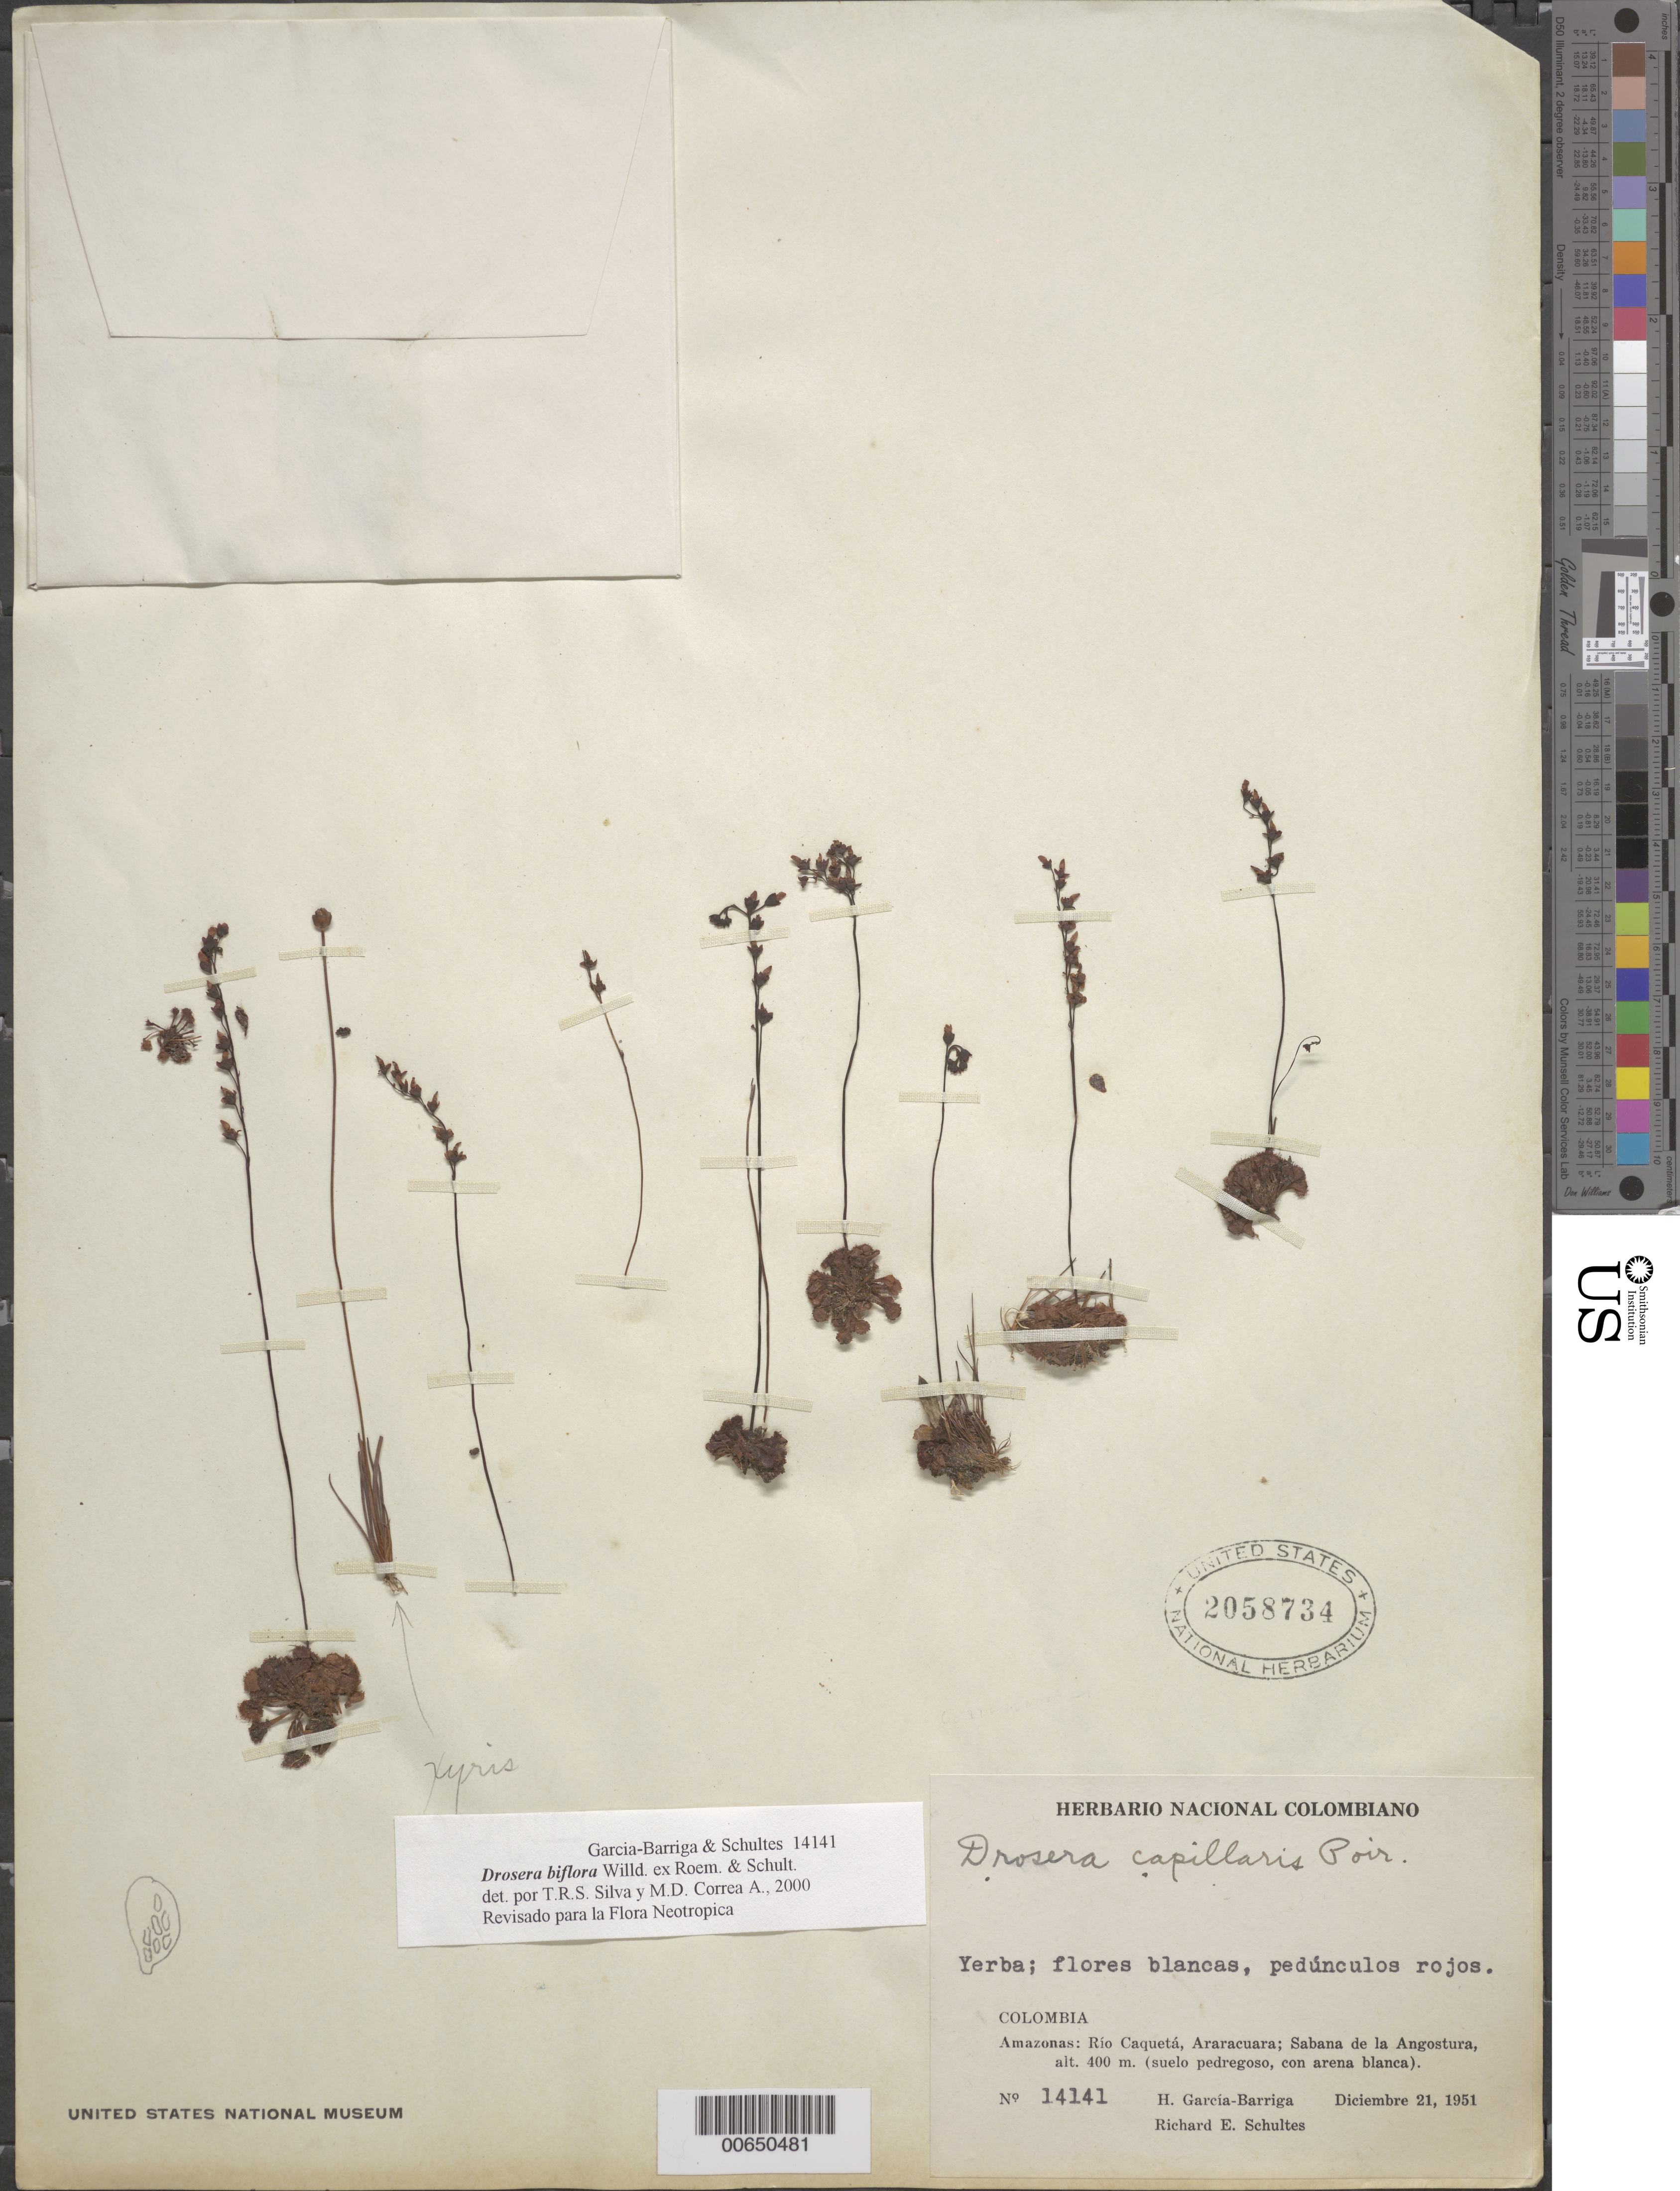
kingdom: Plantae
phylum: Tracheophyta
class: Magnoliopsida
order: Caryophyllales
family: Droseraceae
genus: Drosera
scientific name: Drosera biflora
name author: Willd. ex Roem. & Schult.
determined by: Silva, T. R. S. & Correa A. , M. D.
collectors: H. García Barriga & R. E. Schultes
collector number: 14141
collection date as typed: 21 Dec 1951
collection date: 1951-12-21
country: Colombia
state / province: Amazônas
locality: Río Caquetá, Araracuara; Sabana de la Angostura.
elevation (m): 400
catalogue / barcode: US 2058734